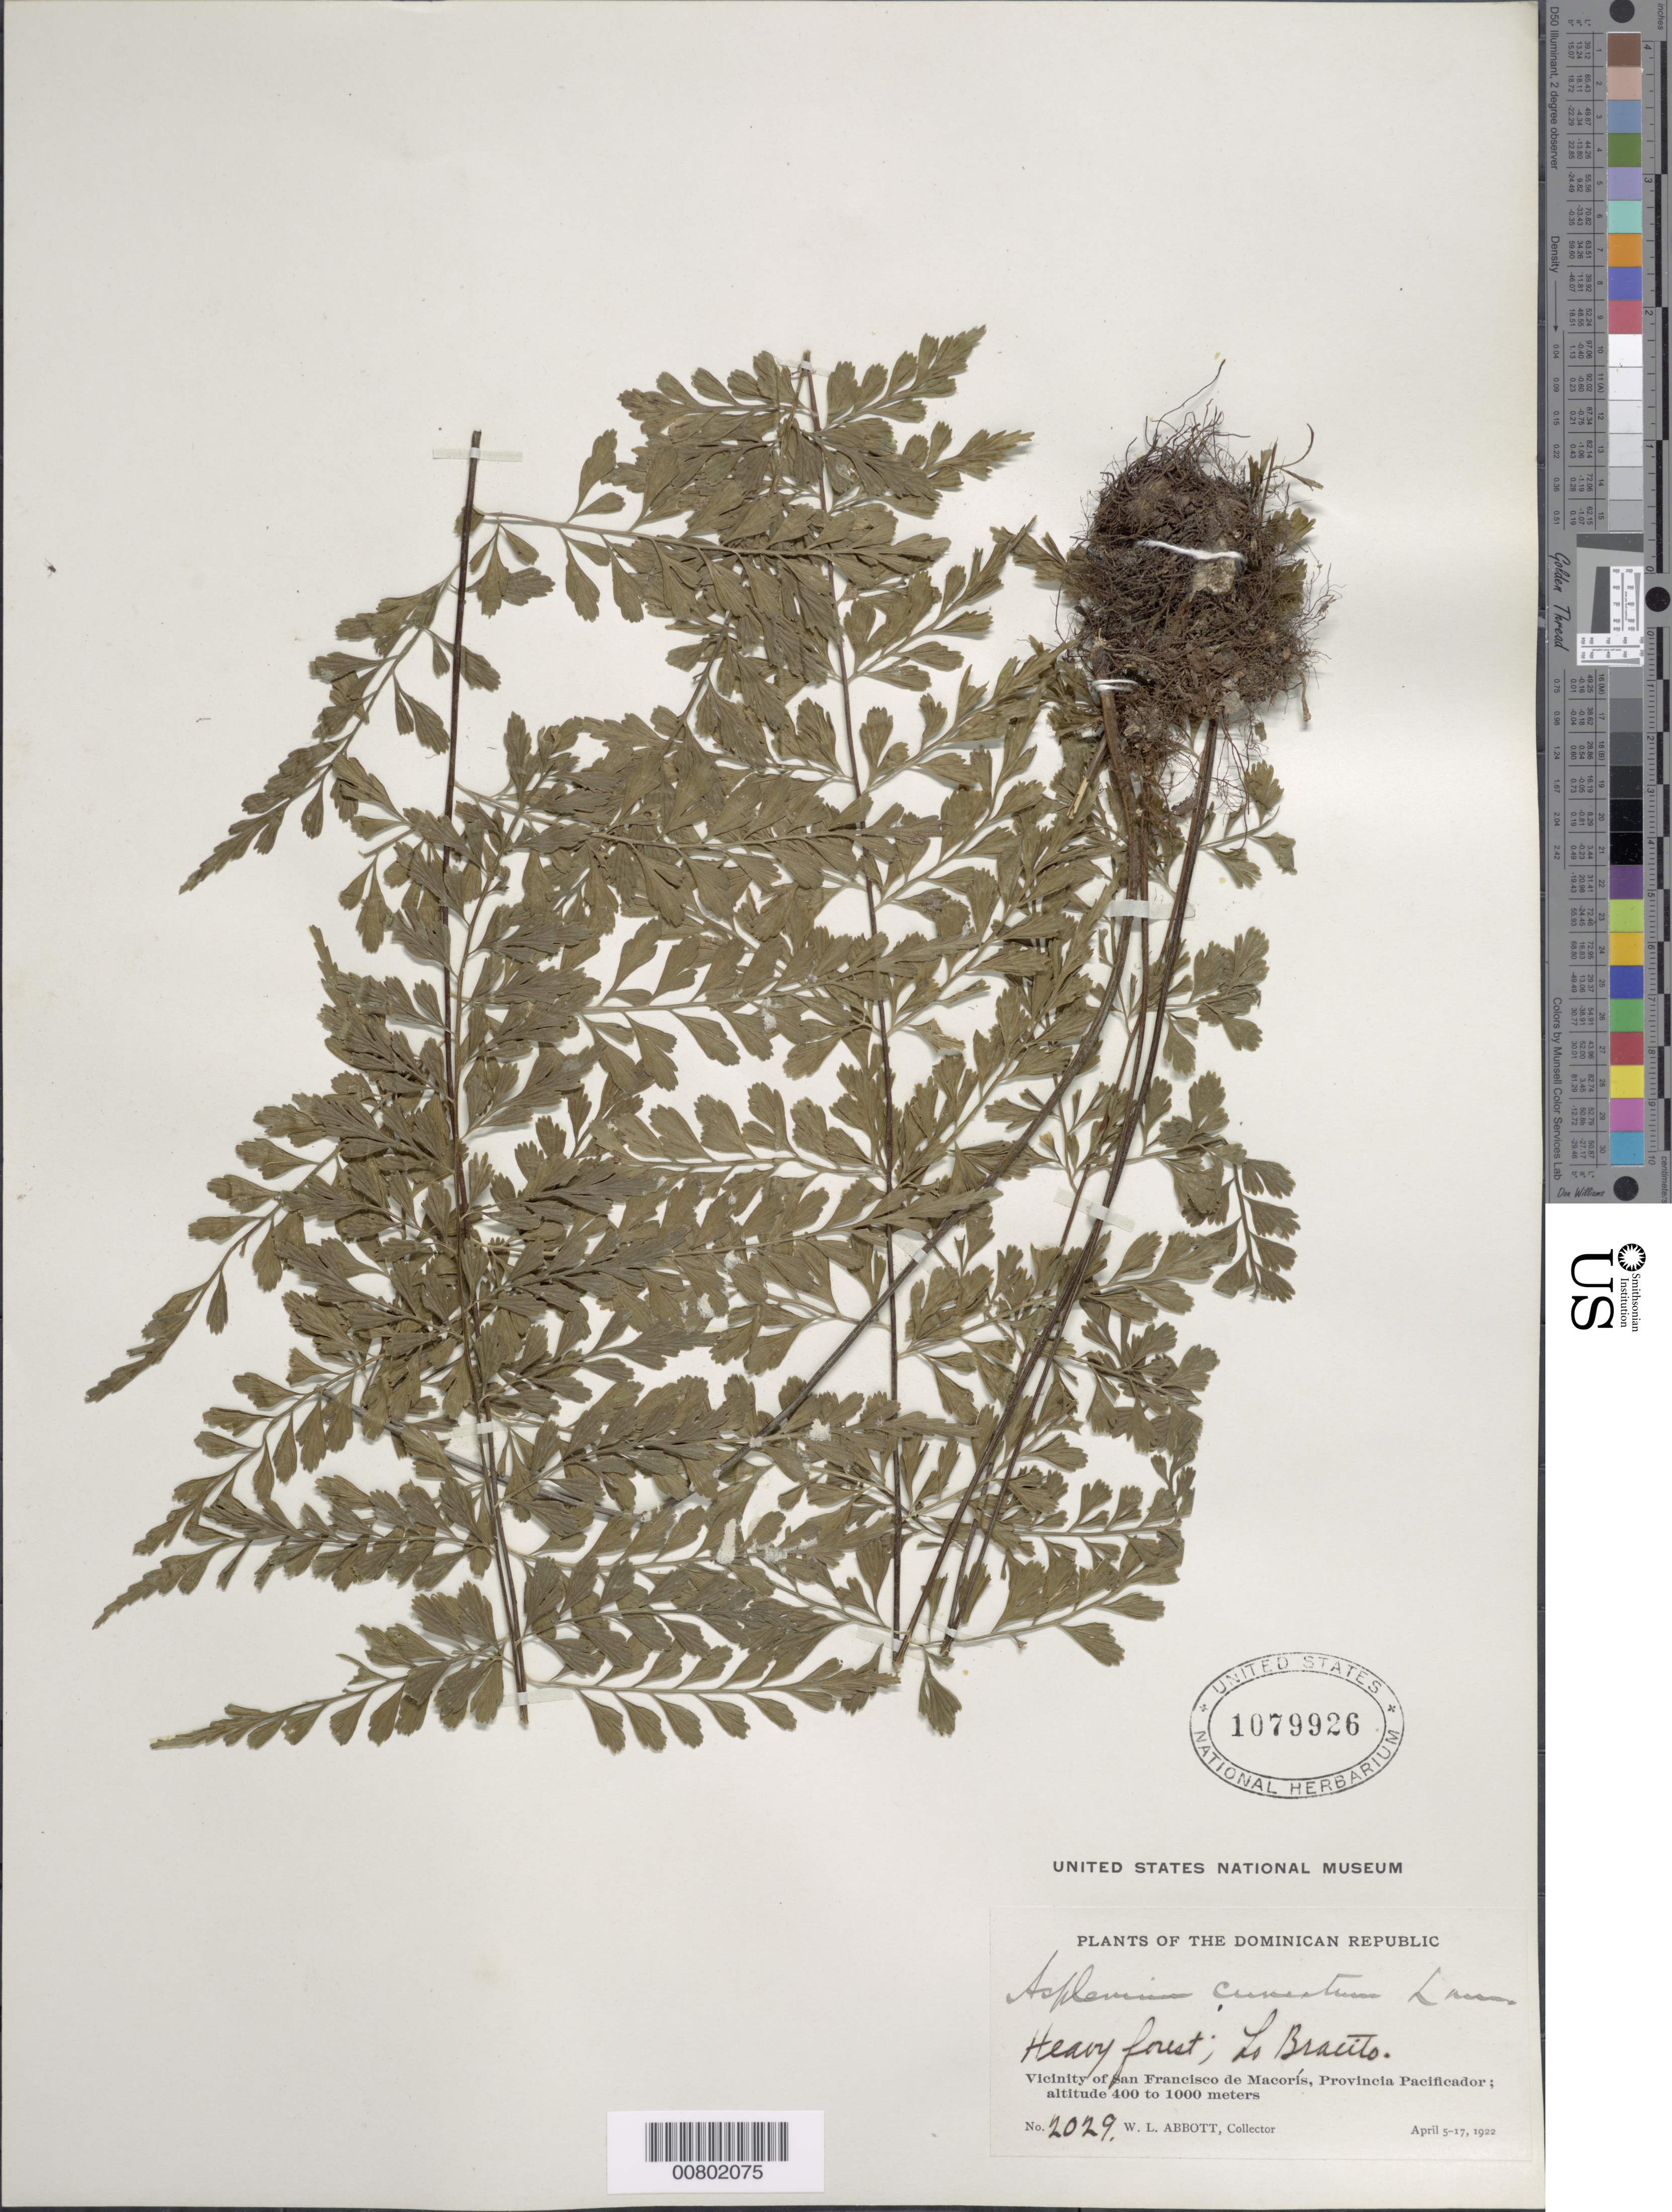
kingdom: Plantae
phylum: Tracheophyta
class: Polypodiopsida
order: Polypodiales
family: Aspleniaceae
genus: Asplenium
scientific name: Asplenium cuneatum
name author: Lam.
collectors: W. L. Abbott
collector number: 2029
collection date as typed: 05 Apr 1922 to 17 Apr 1922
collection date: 1922-04-05/1922-04-17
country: Dominican Republic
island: Hispaniola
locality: Prov. Pacificador, vicinity San Francisco de Macorís, Lo Bracito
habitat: Heavy forest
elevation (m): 400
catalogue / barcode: US 1079926